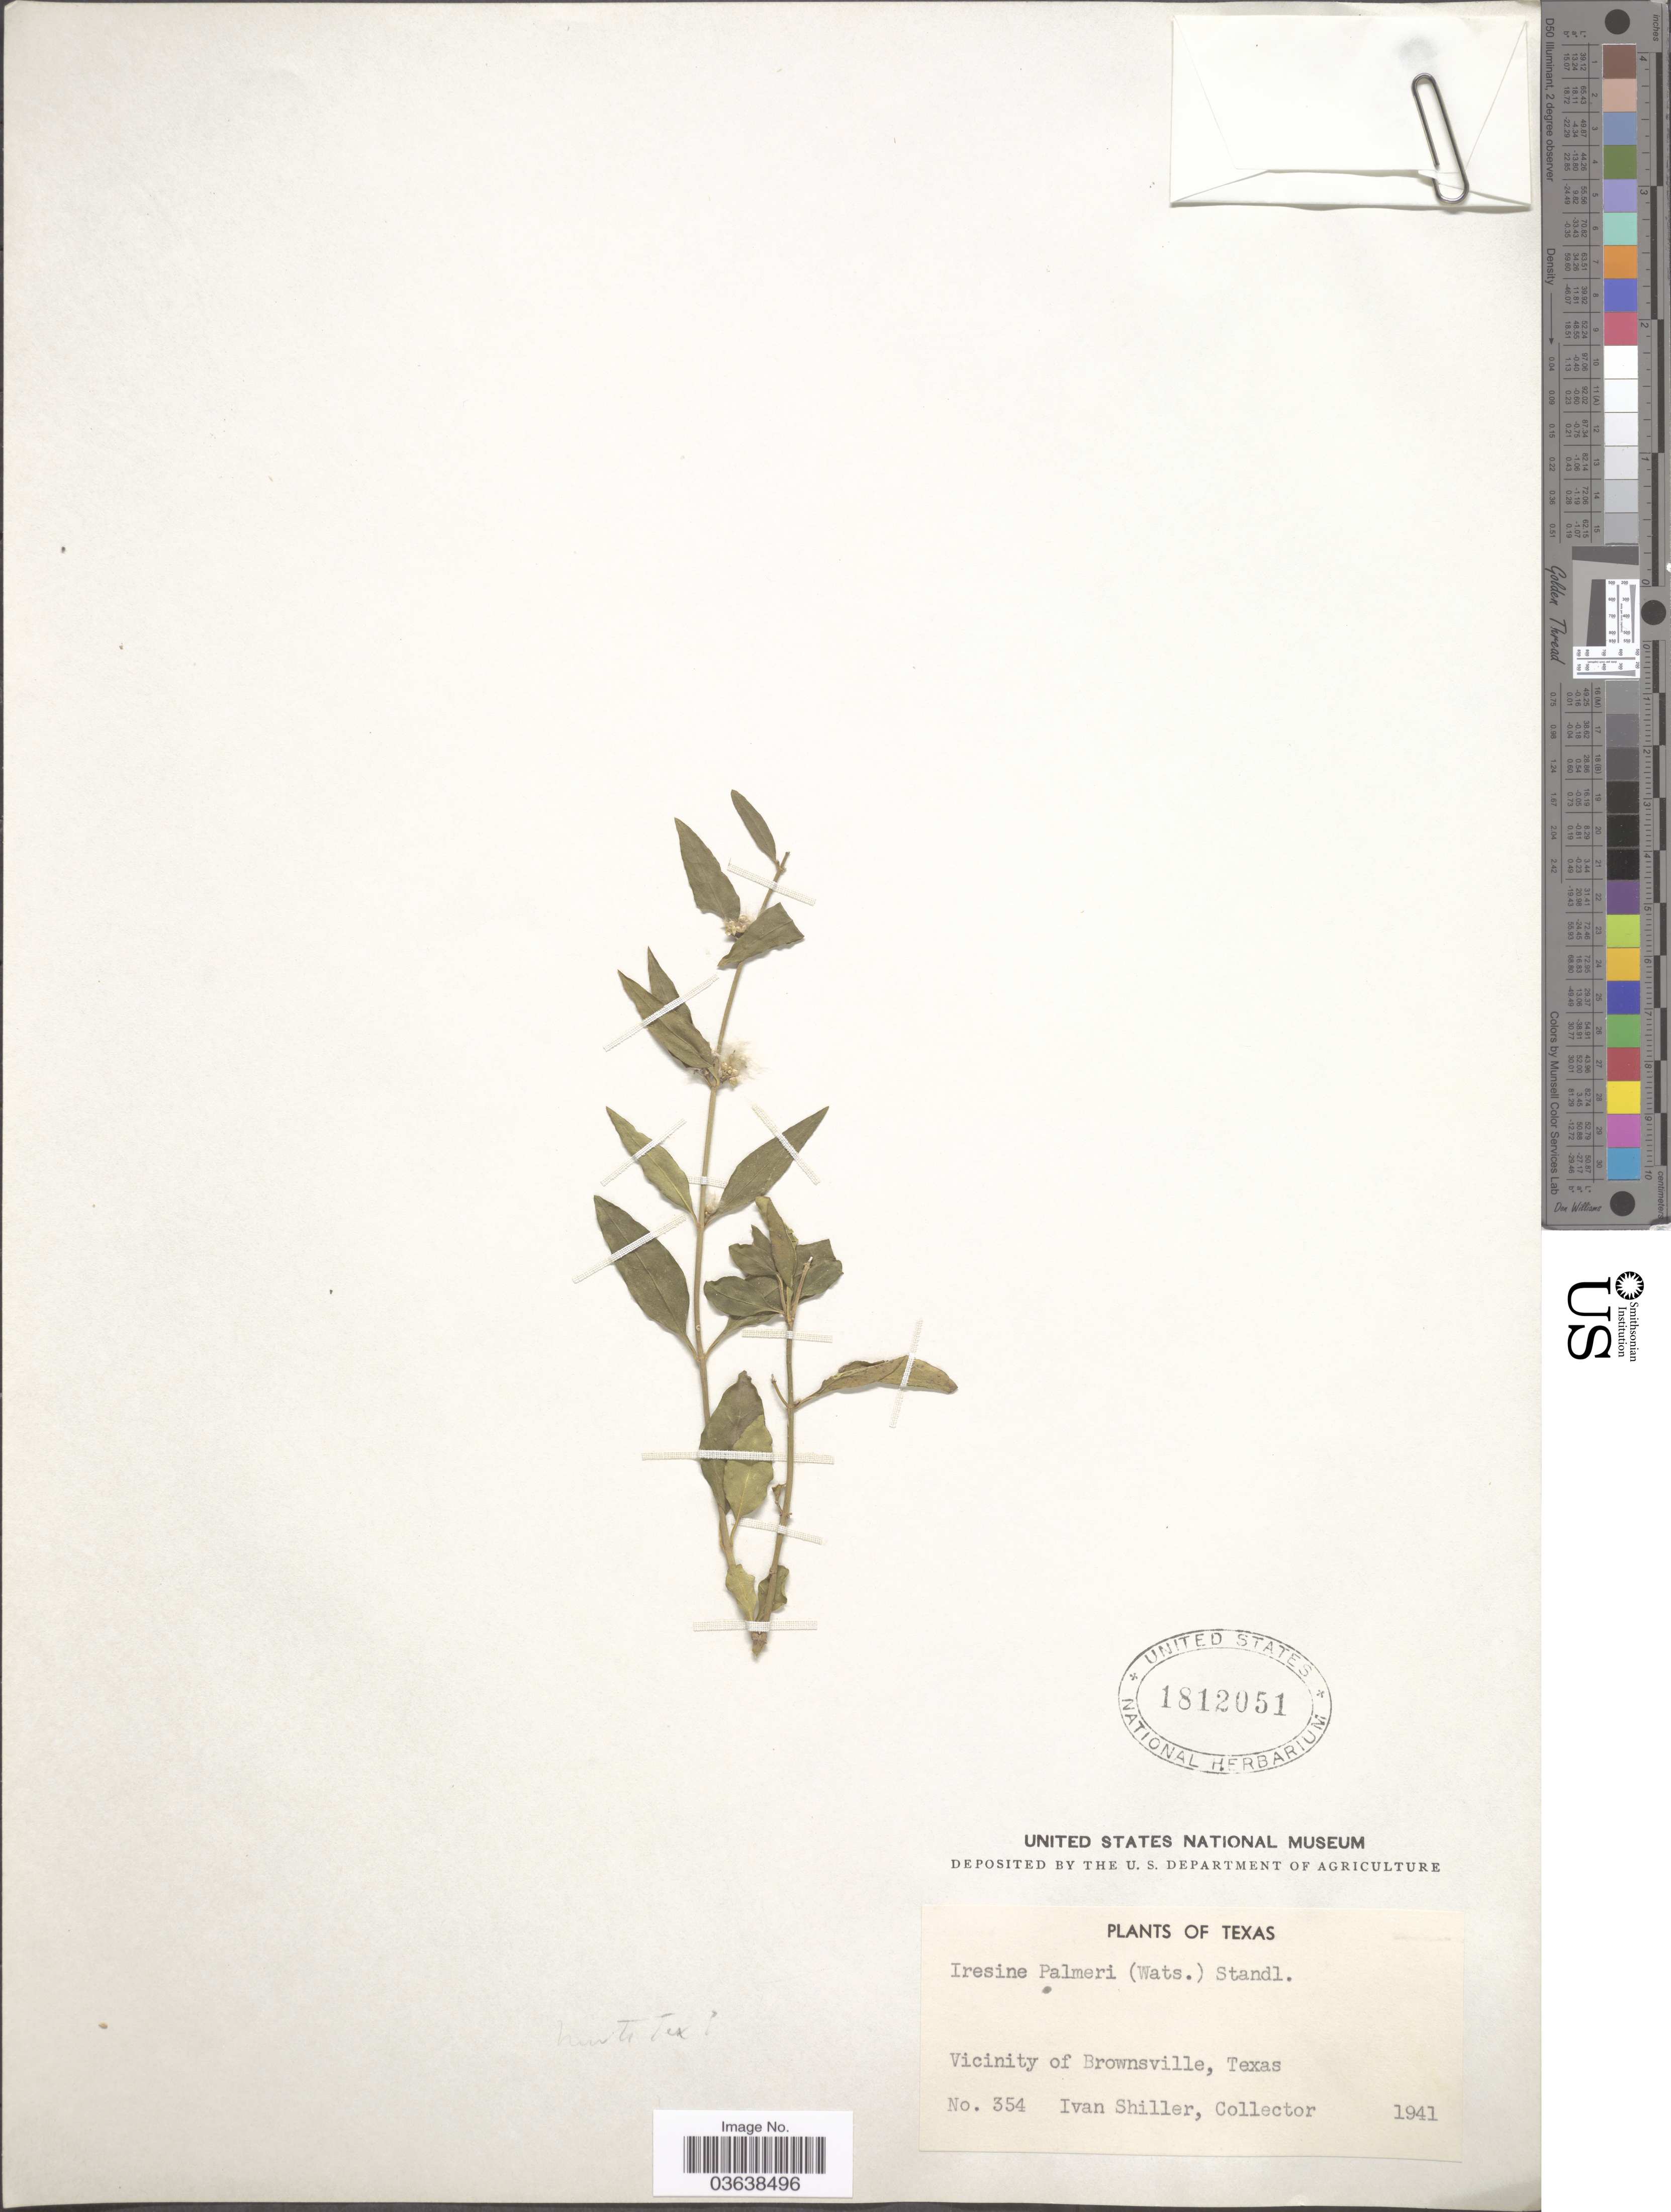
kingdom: Plantae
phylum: Tracheophyta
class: Magnoliopsida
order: Caryophyllales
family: Amaranthaceae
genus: Iresine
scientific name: Iresine palmeri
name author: (S. Watson) Standl.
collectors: I. Shiller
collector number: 354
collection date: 1941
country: United States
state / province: Texas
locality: Vicinity of Brownsville.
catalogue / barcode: US 1812051